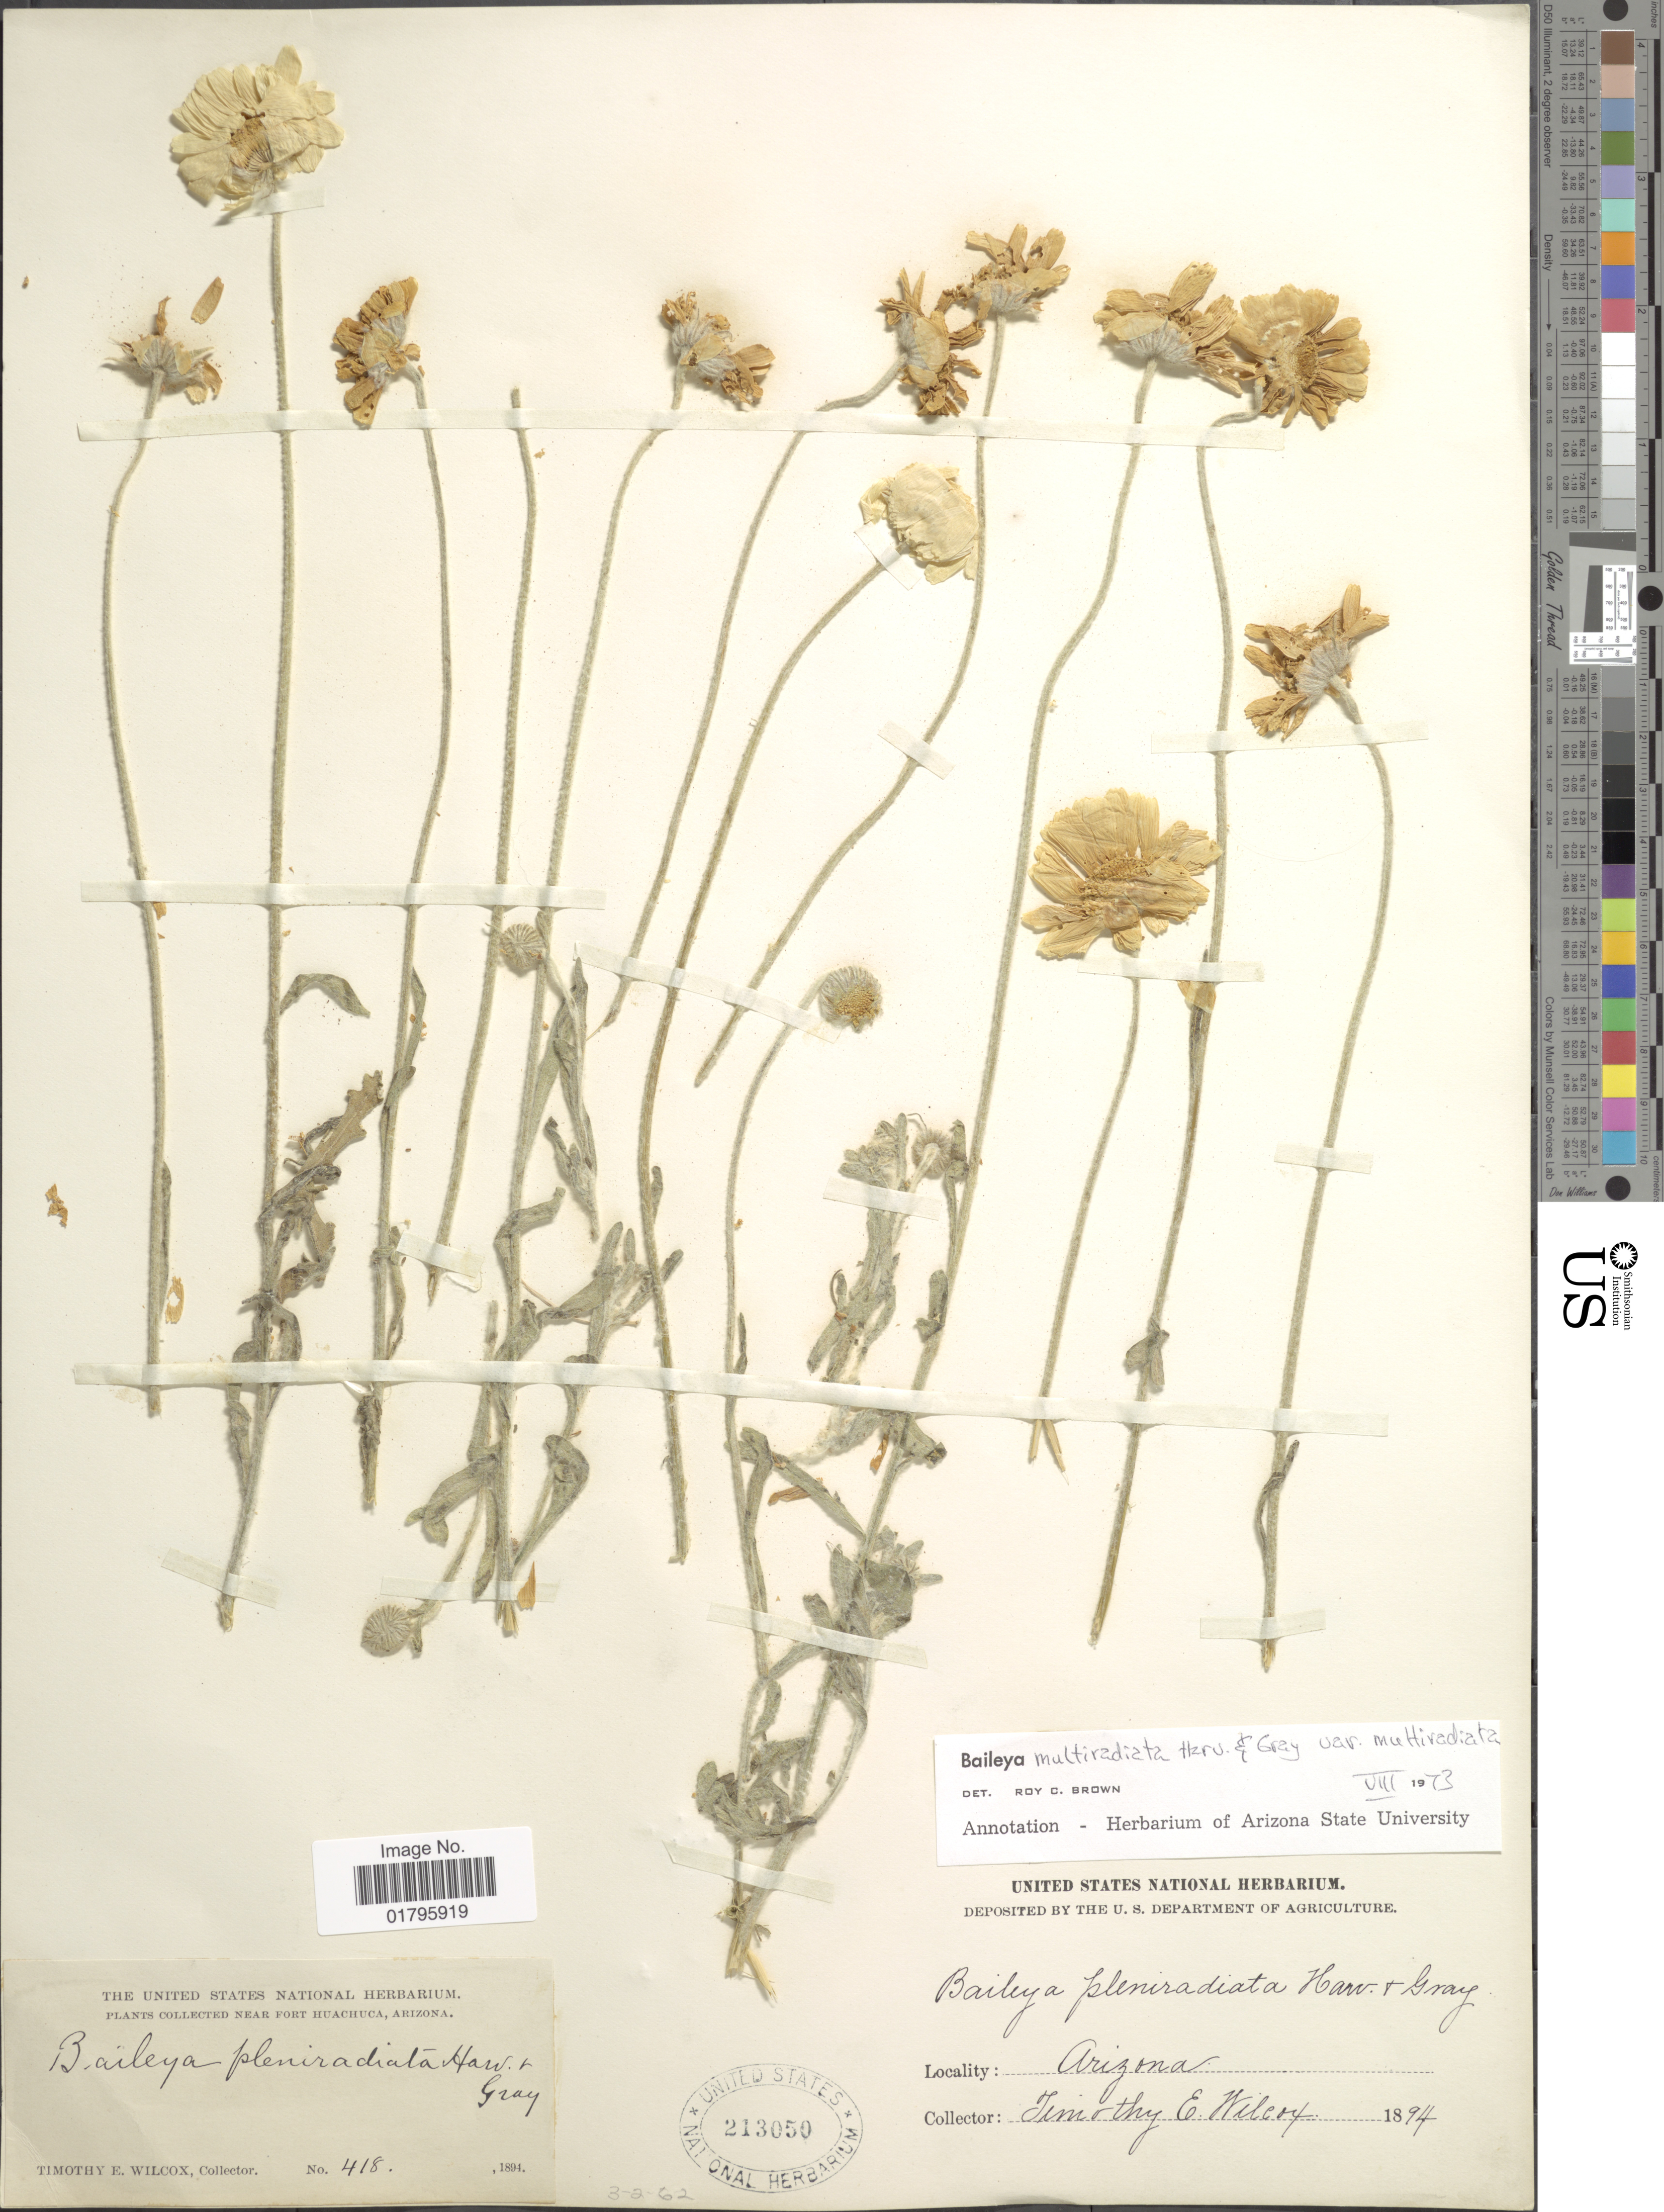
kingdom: Plantae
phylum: Tracheophyta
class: Magnoliopsida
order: Asterales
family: Asteraceae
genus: Baileya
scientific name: Baileya multiradiata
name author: Harv. & A. Gray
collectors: T. E. Wilcox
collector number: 418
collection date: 1894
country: United States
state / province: Arizona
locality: Arizona.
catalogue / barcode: US 213050